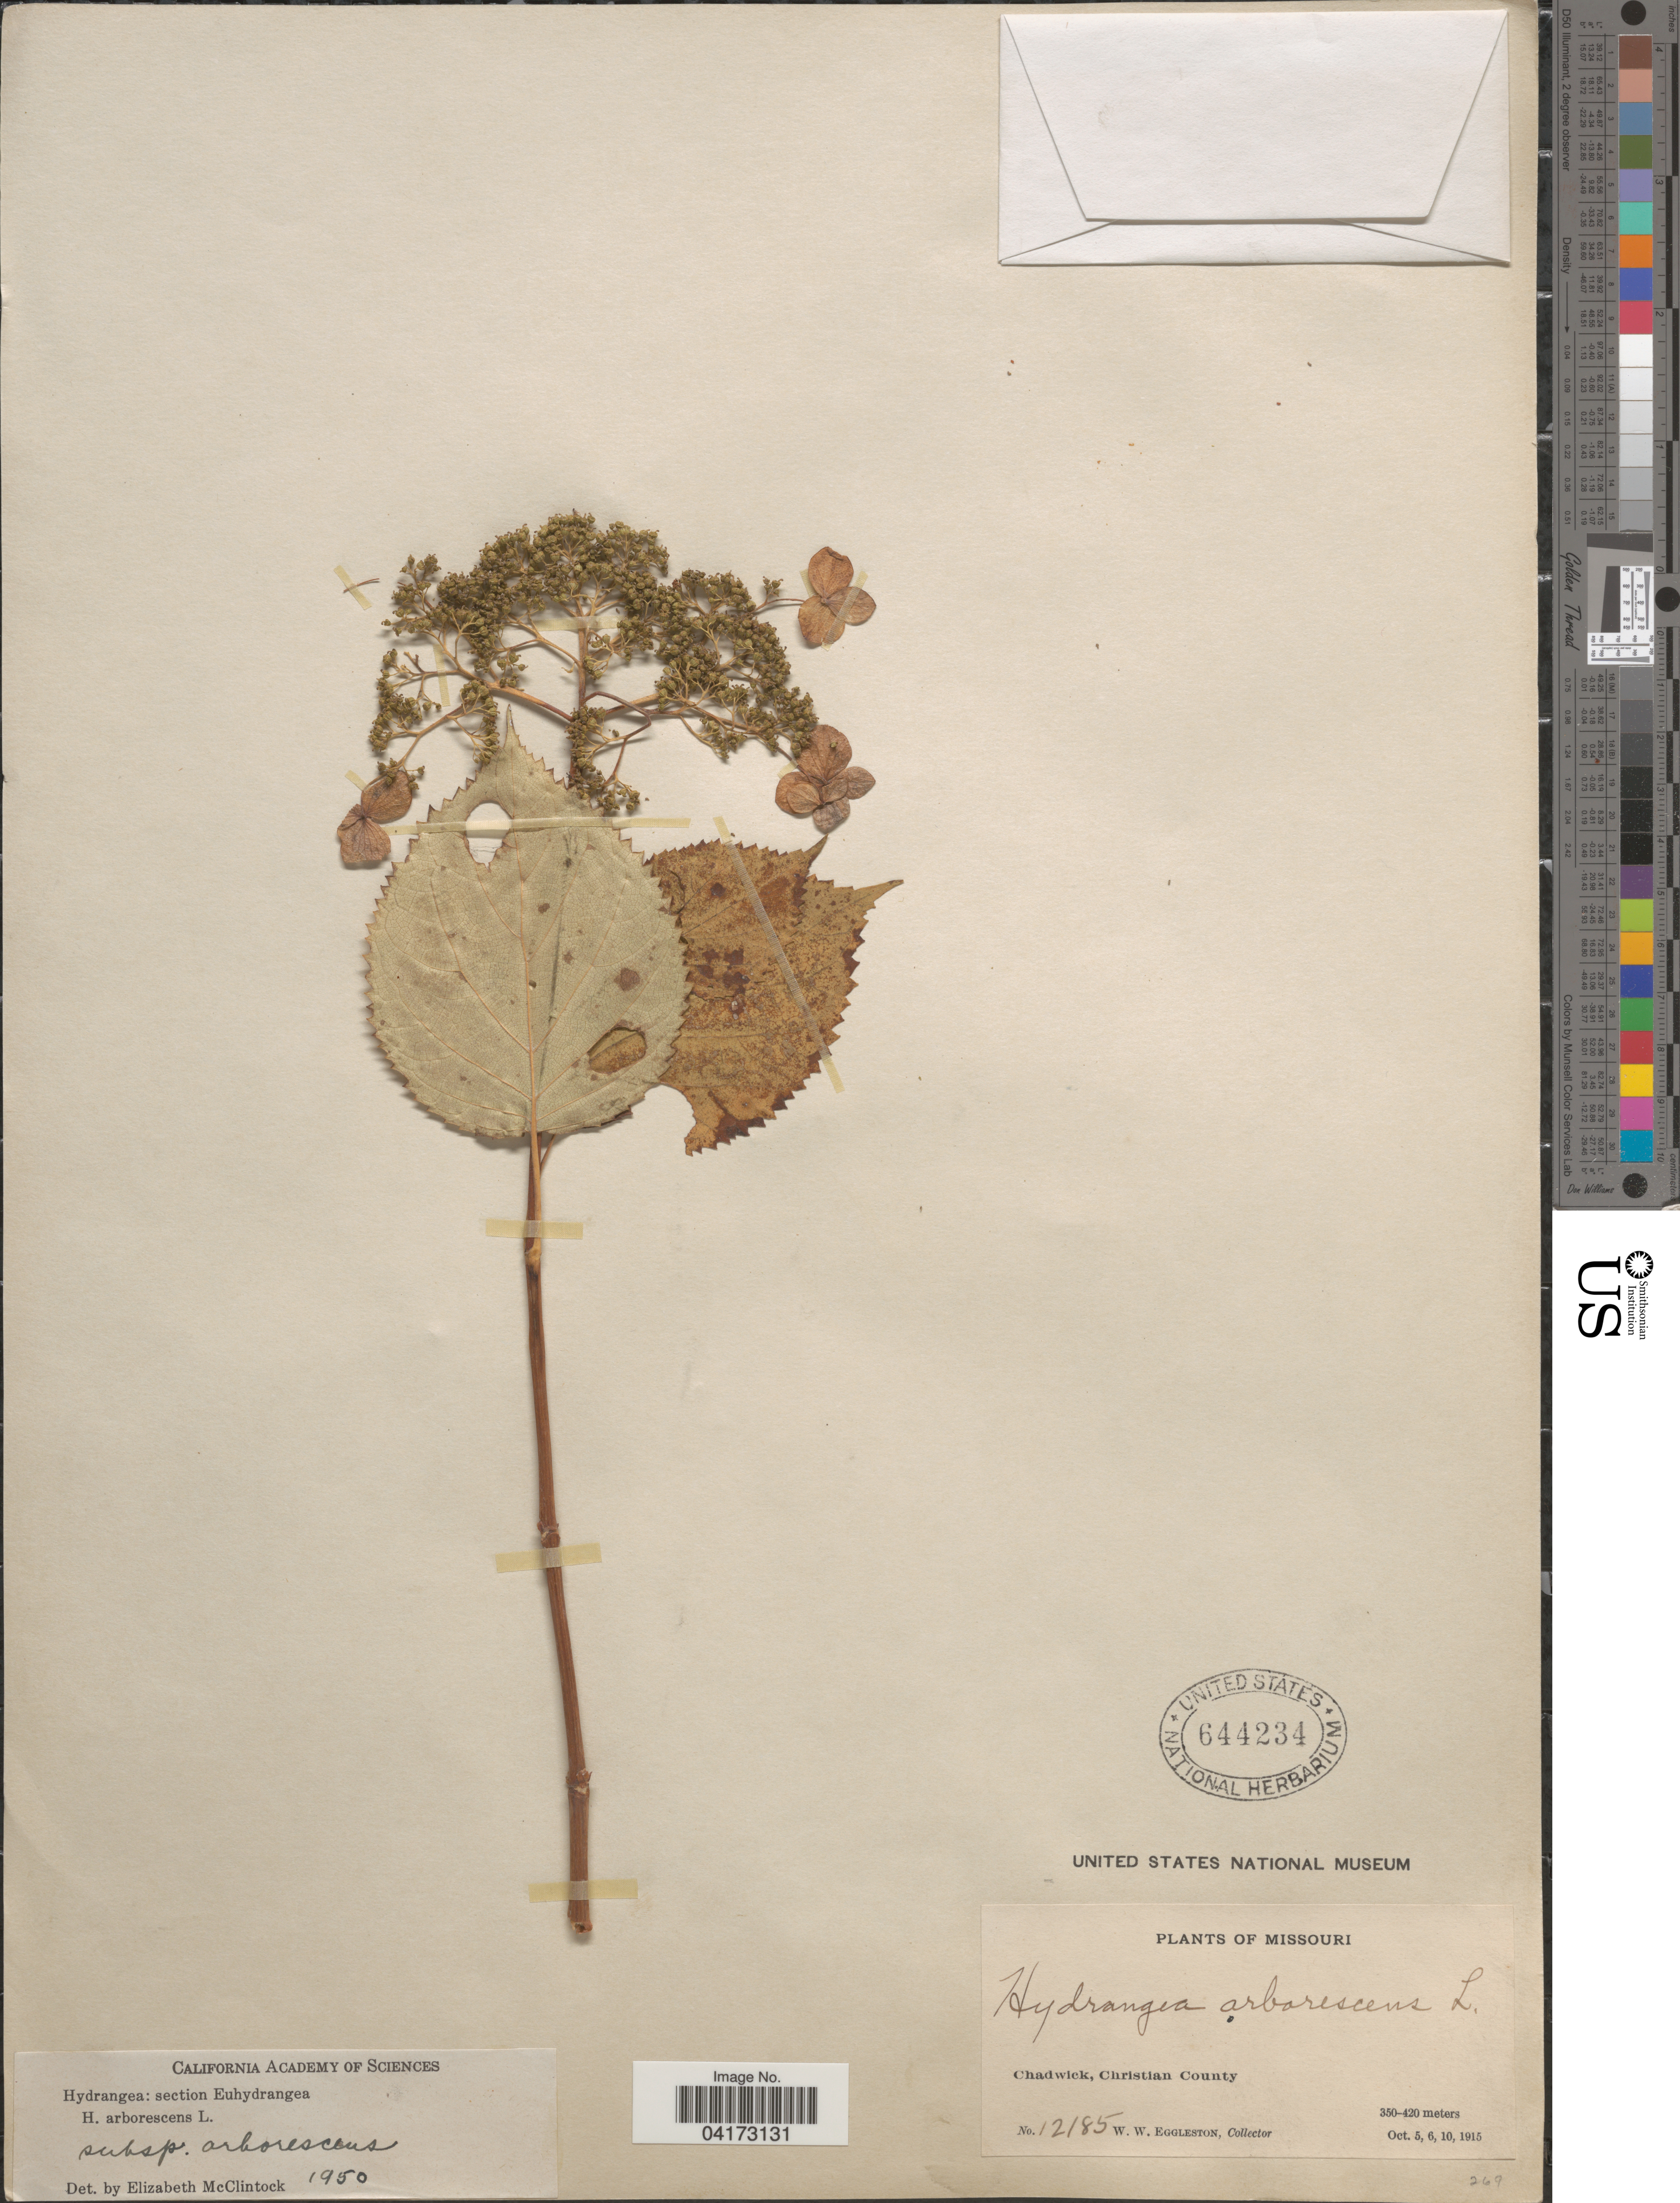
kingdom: Plantae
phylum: Tracheophyta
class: Magnoliopsida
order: Cornales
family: Hydrangeaceae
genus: Hydrangea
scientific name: Hydrangea arborescens subsp. arborescens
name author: L.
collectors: W. W. Eggleston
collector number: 12185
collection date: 1915-10-05/1915-10-10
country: United States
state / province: Missouri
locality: Chadwick, Christian County.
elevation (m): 350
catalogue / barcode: US 644234